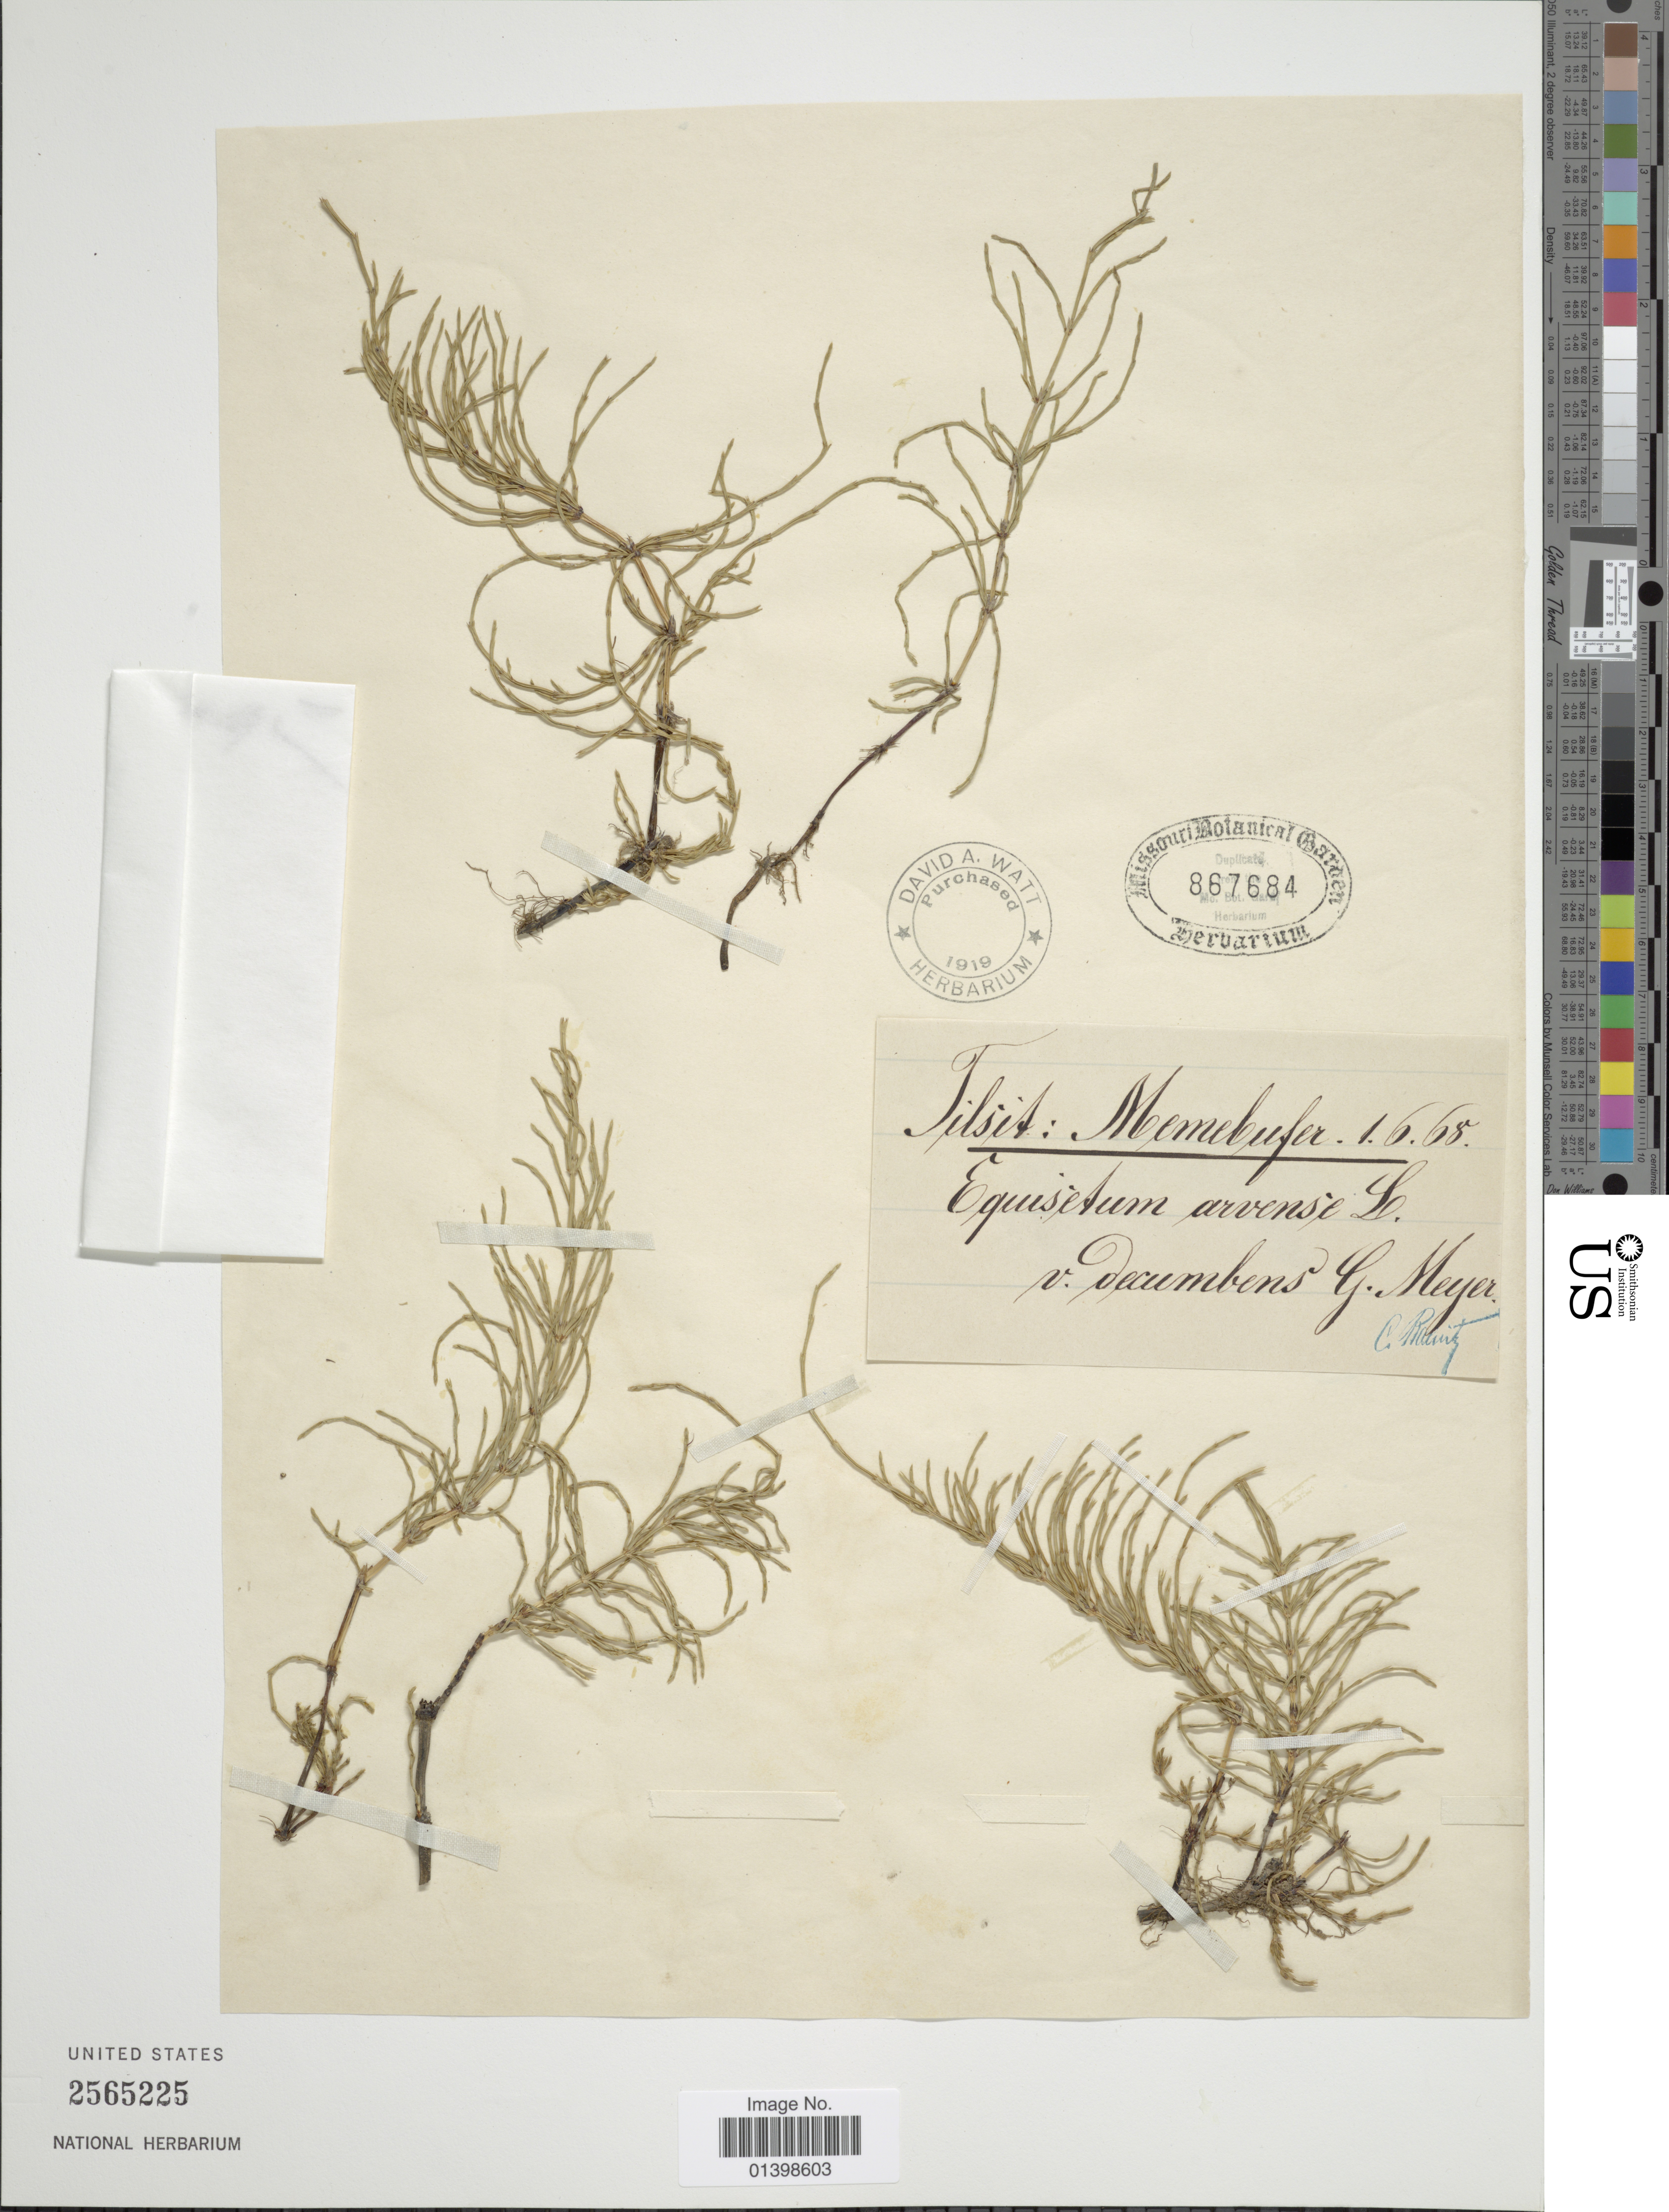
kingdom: Plantae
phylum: Tracheophyta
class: Polypodiopsida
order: Equisetales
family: Equisetaceae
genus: Equisetum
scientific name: Equisetum arvense var. decumbens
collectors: C. Raintz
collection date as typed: Transcribed d/m/y: 1/6/68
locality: Tilsit: memebufer [interpreted]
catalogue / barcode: US 2565225